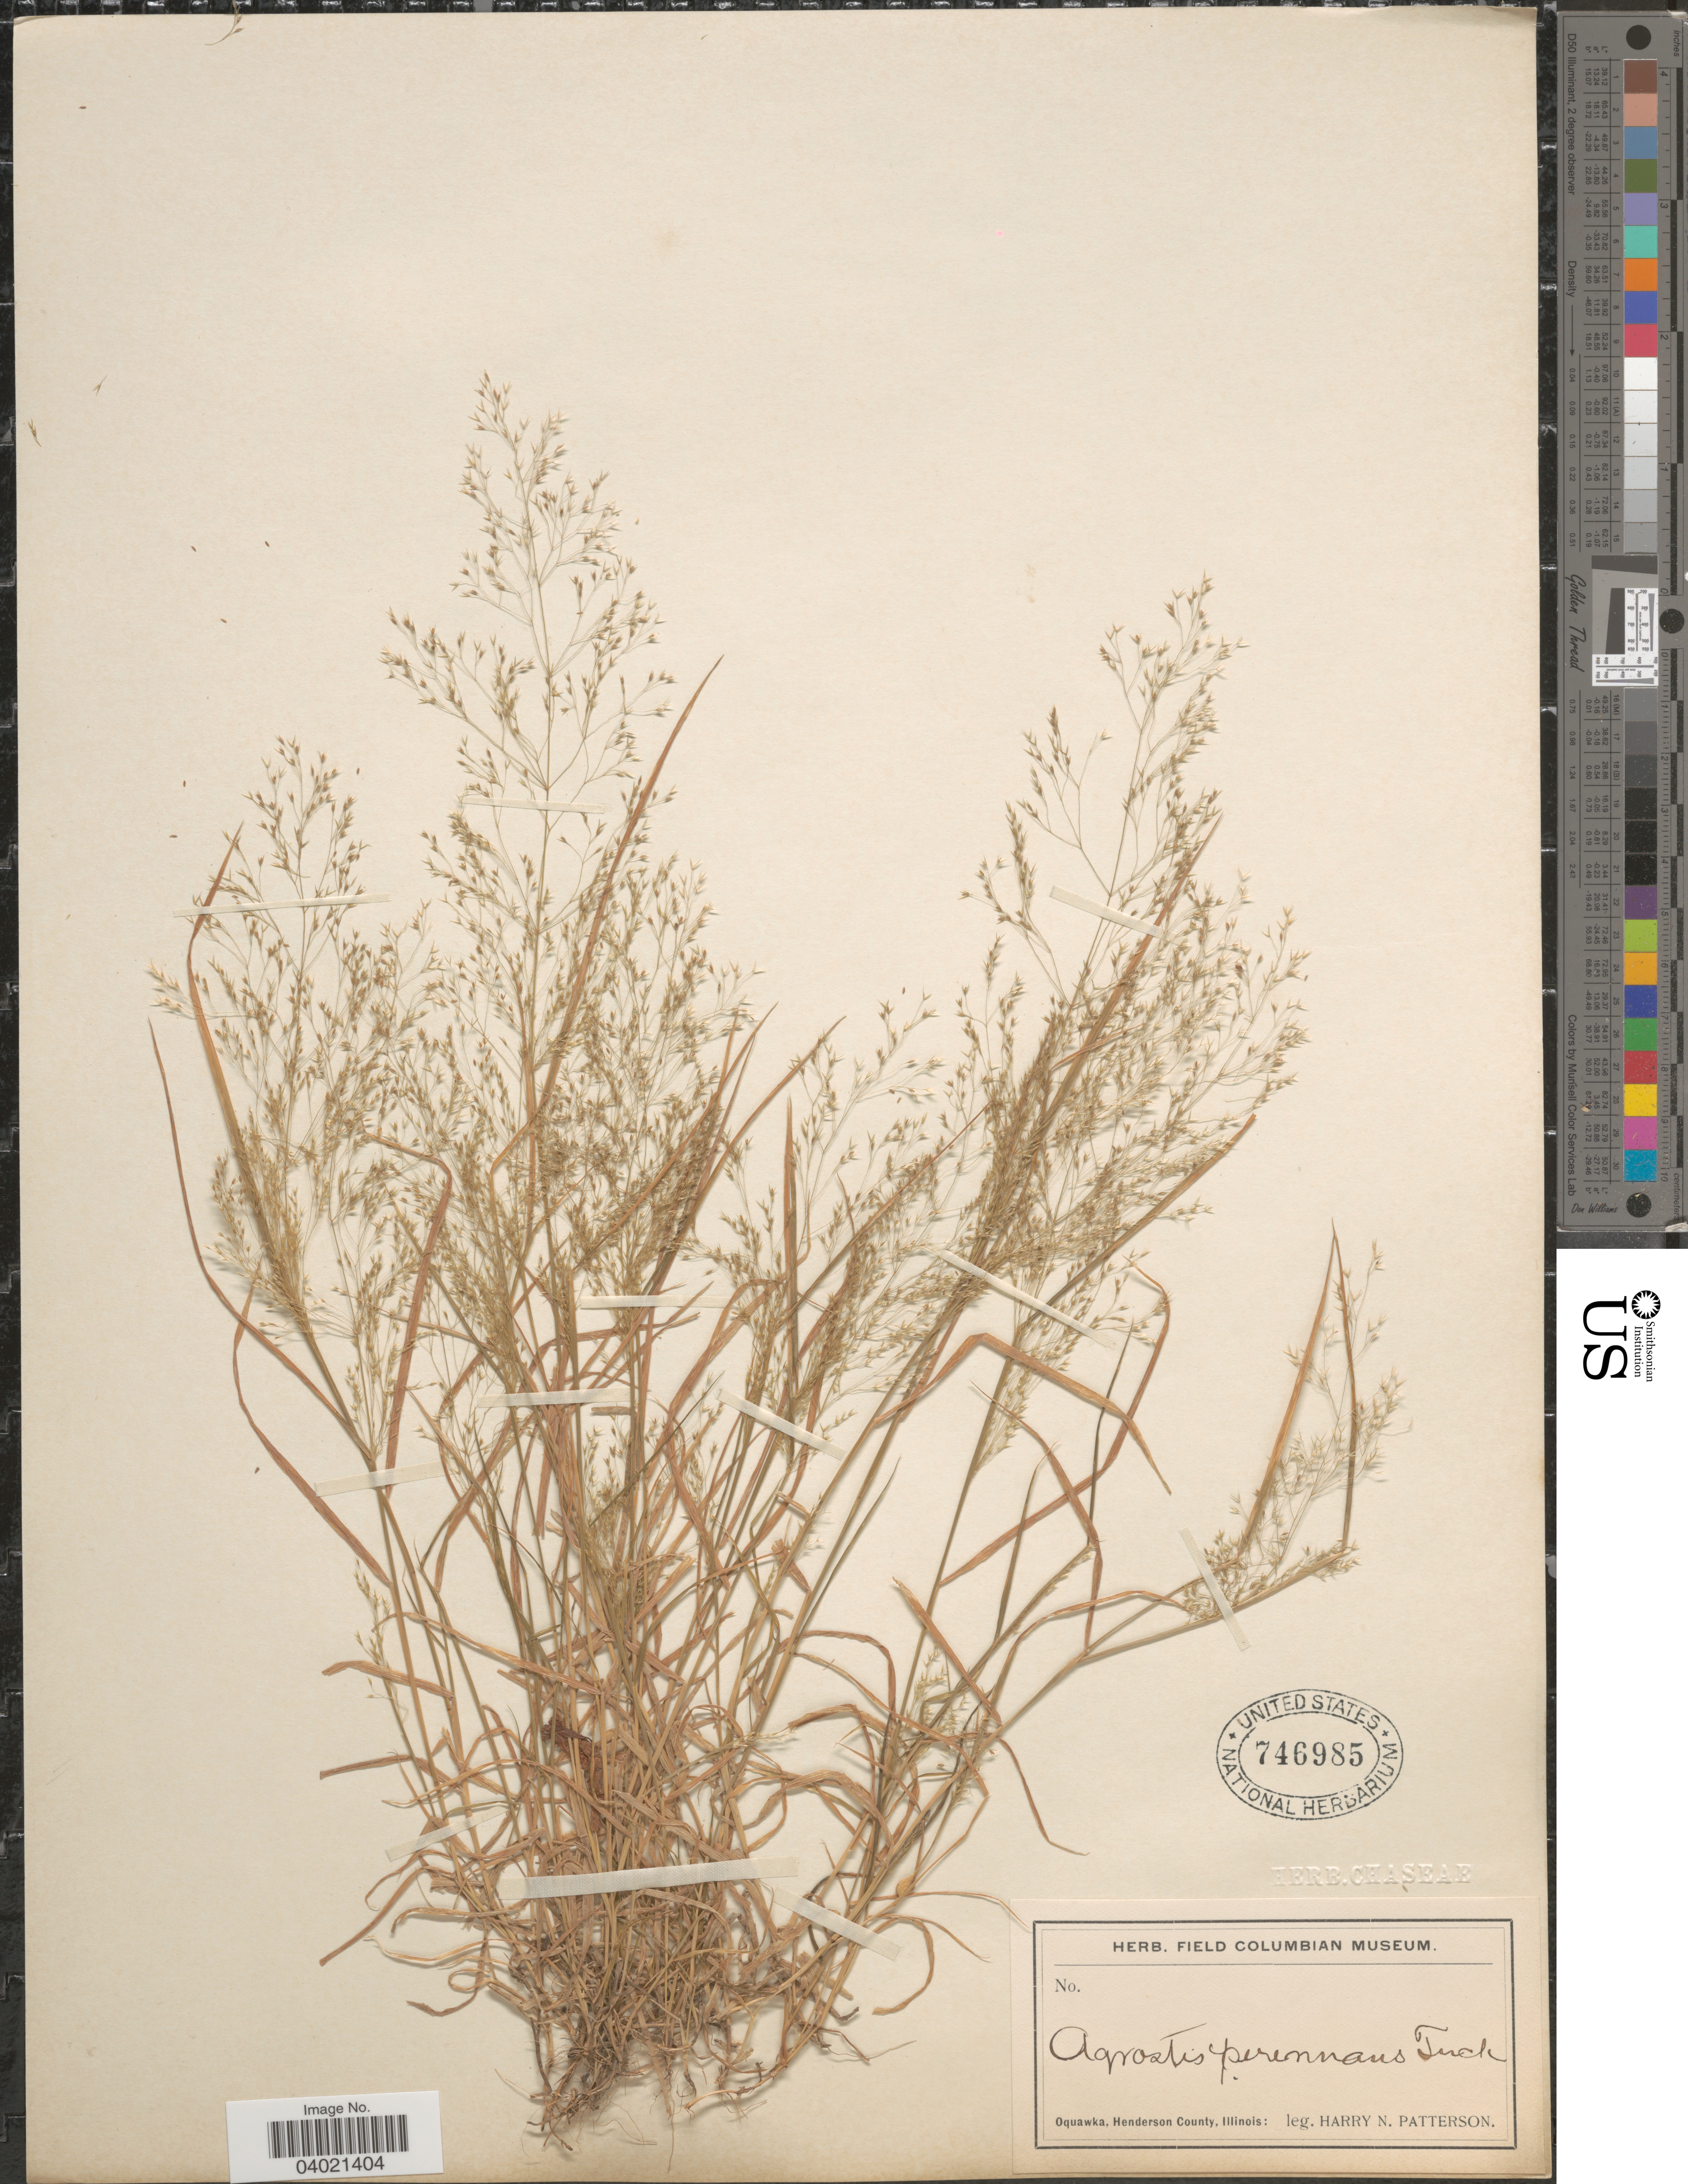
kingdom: Plantae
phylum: Tracheophyta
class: Liliopsida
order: Poales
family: Poaceae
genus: Agrostis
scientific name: Agrostis perennans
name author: (Walter) Tuck.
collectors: H. N. Patterson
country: United States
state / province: Illinois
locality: Oquawka, Henderson County.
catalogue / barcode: US 746985